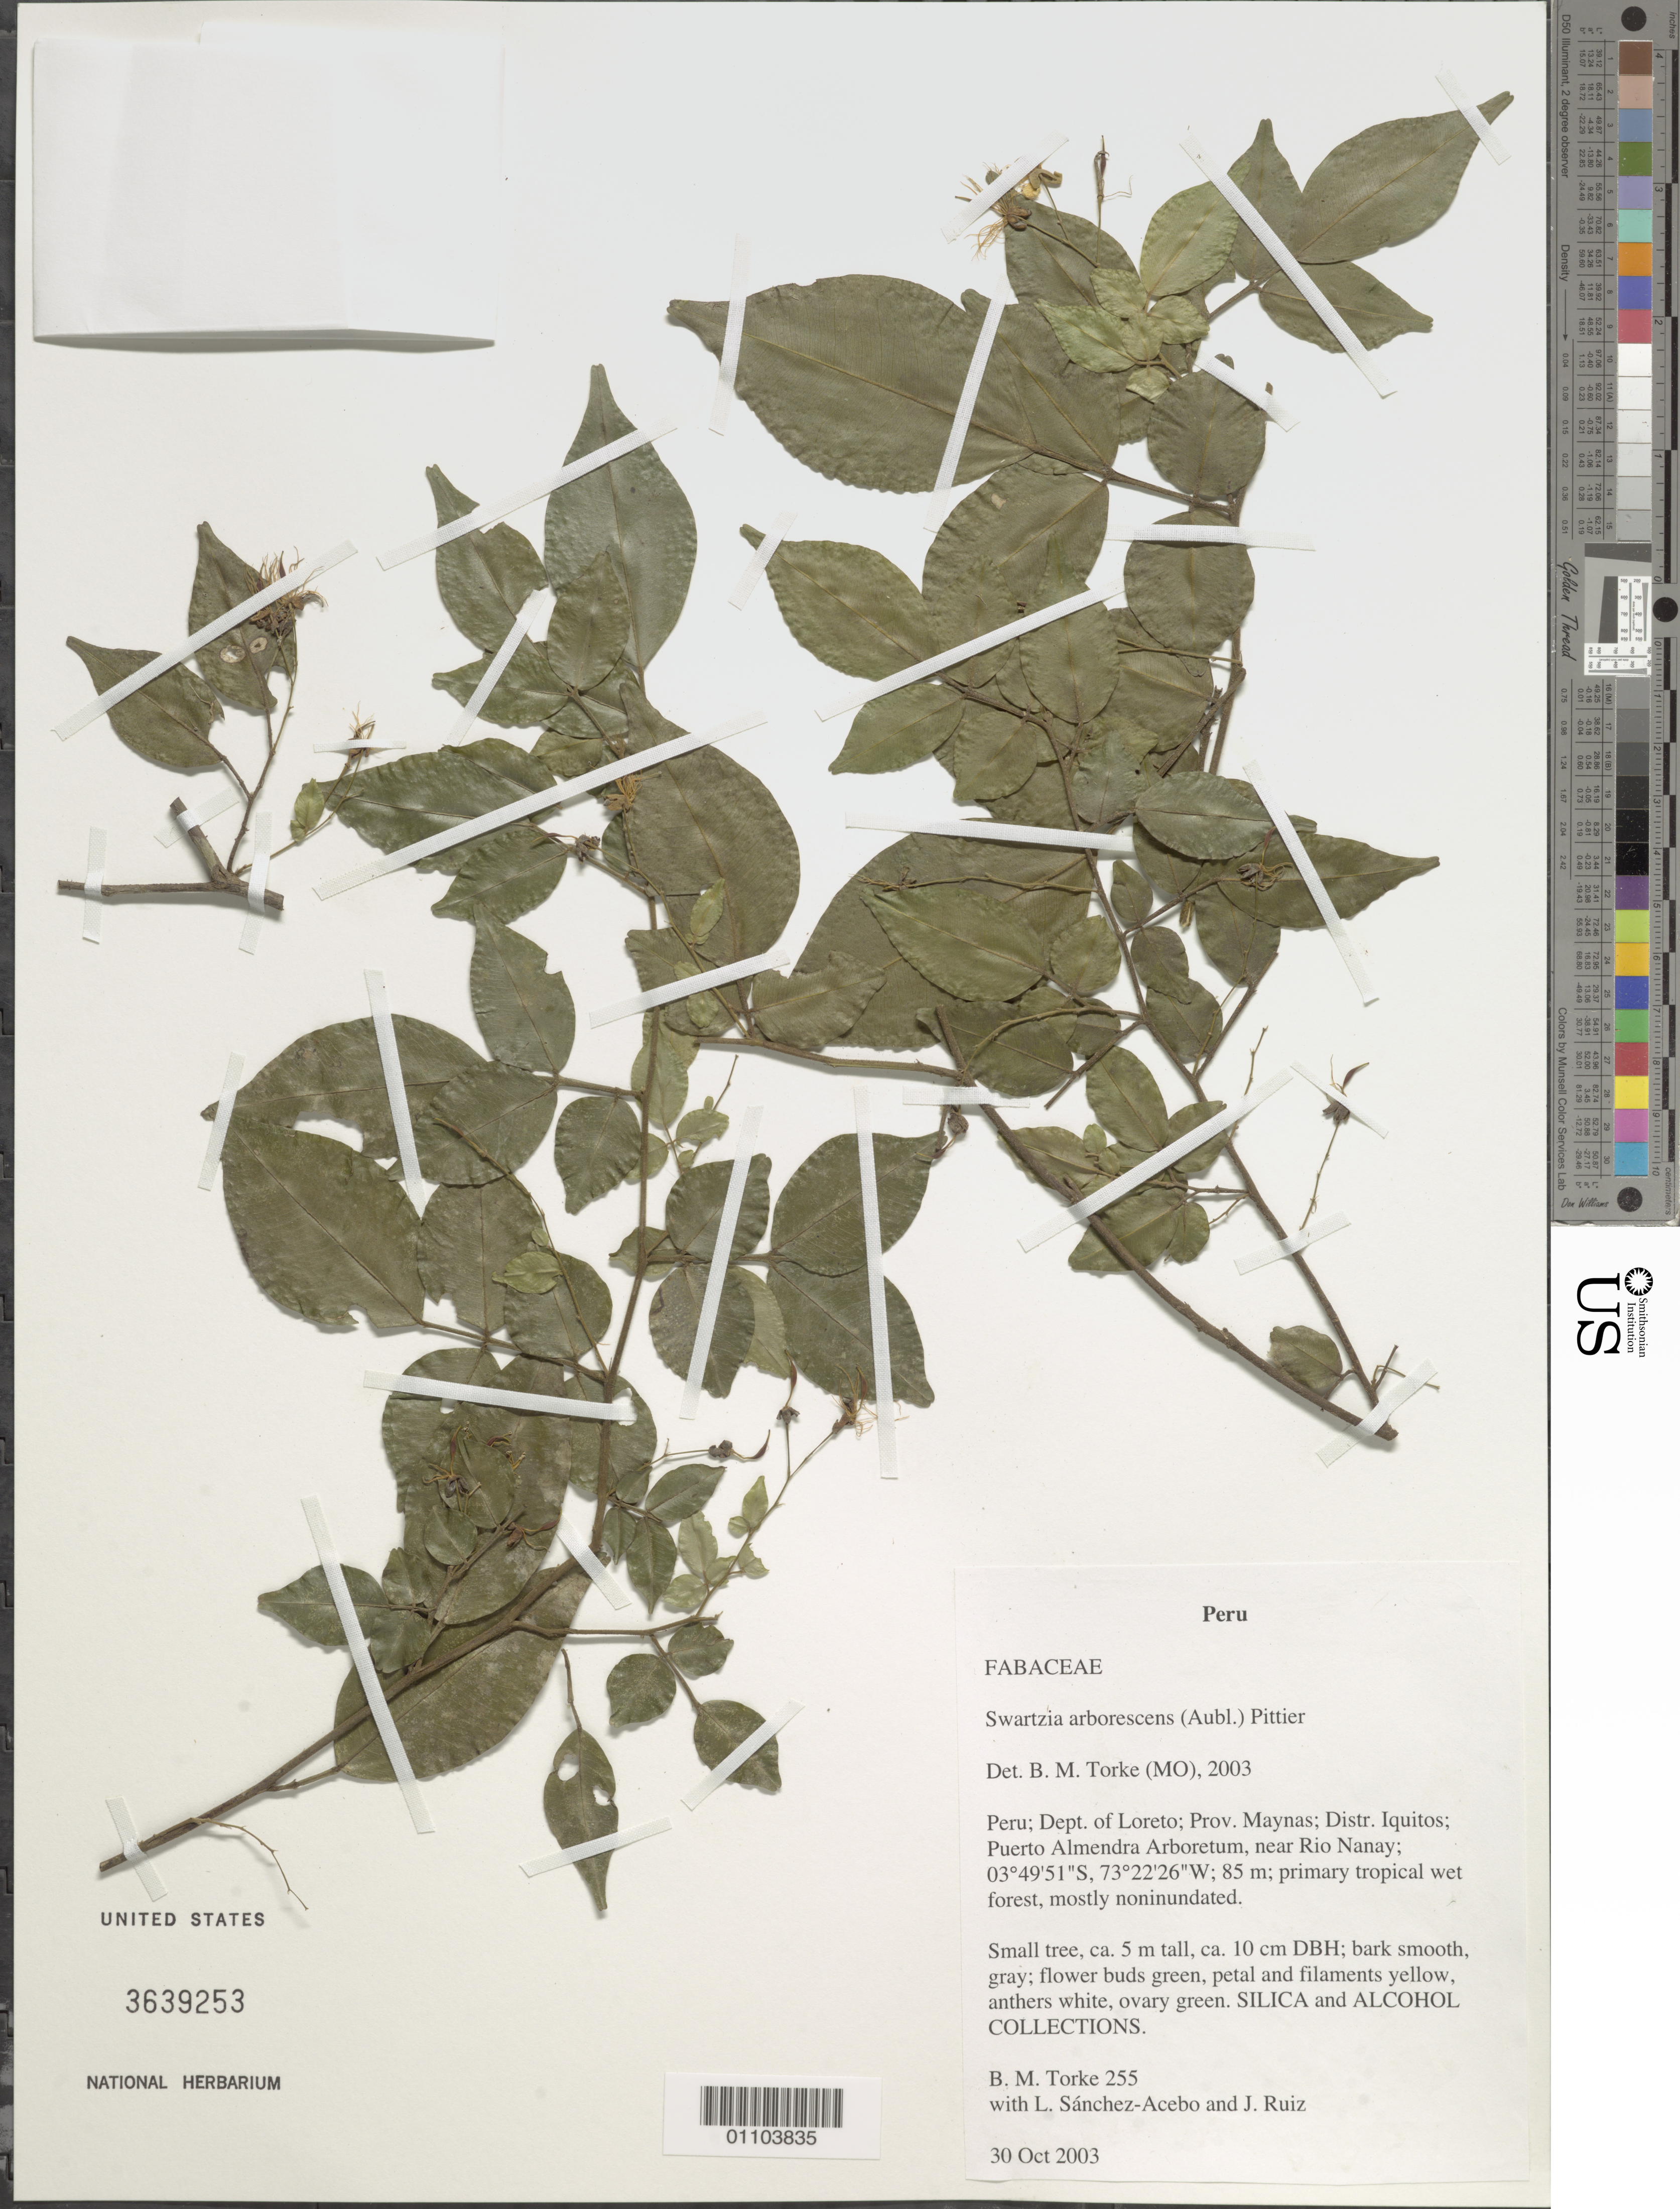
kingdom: Plantae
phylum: Tracheophyta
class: Magnoliopsida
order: Fabales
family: Fabaceae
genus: Swartzia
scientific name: Swartzia arborescens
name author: (Aubl.) Pittier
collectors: B. M. Torke, L. Sanchez-Acebo & J. Ruiz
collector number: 255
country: Peru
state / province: Loreto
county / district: Maynas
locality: Iquitos, Puerto Almendra Arboretum, neaer Rio Nanay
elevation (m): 85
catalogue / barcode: US 3639253